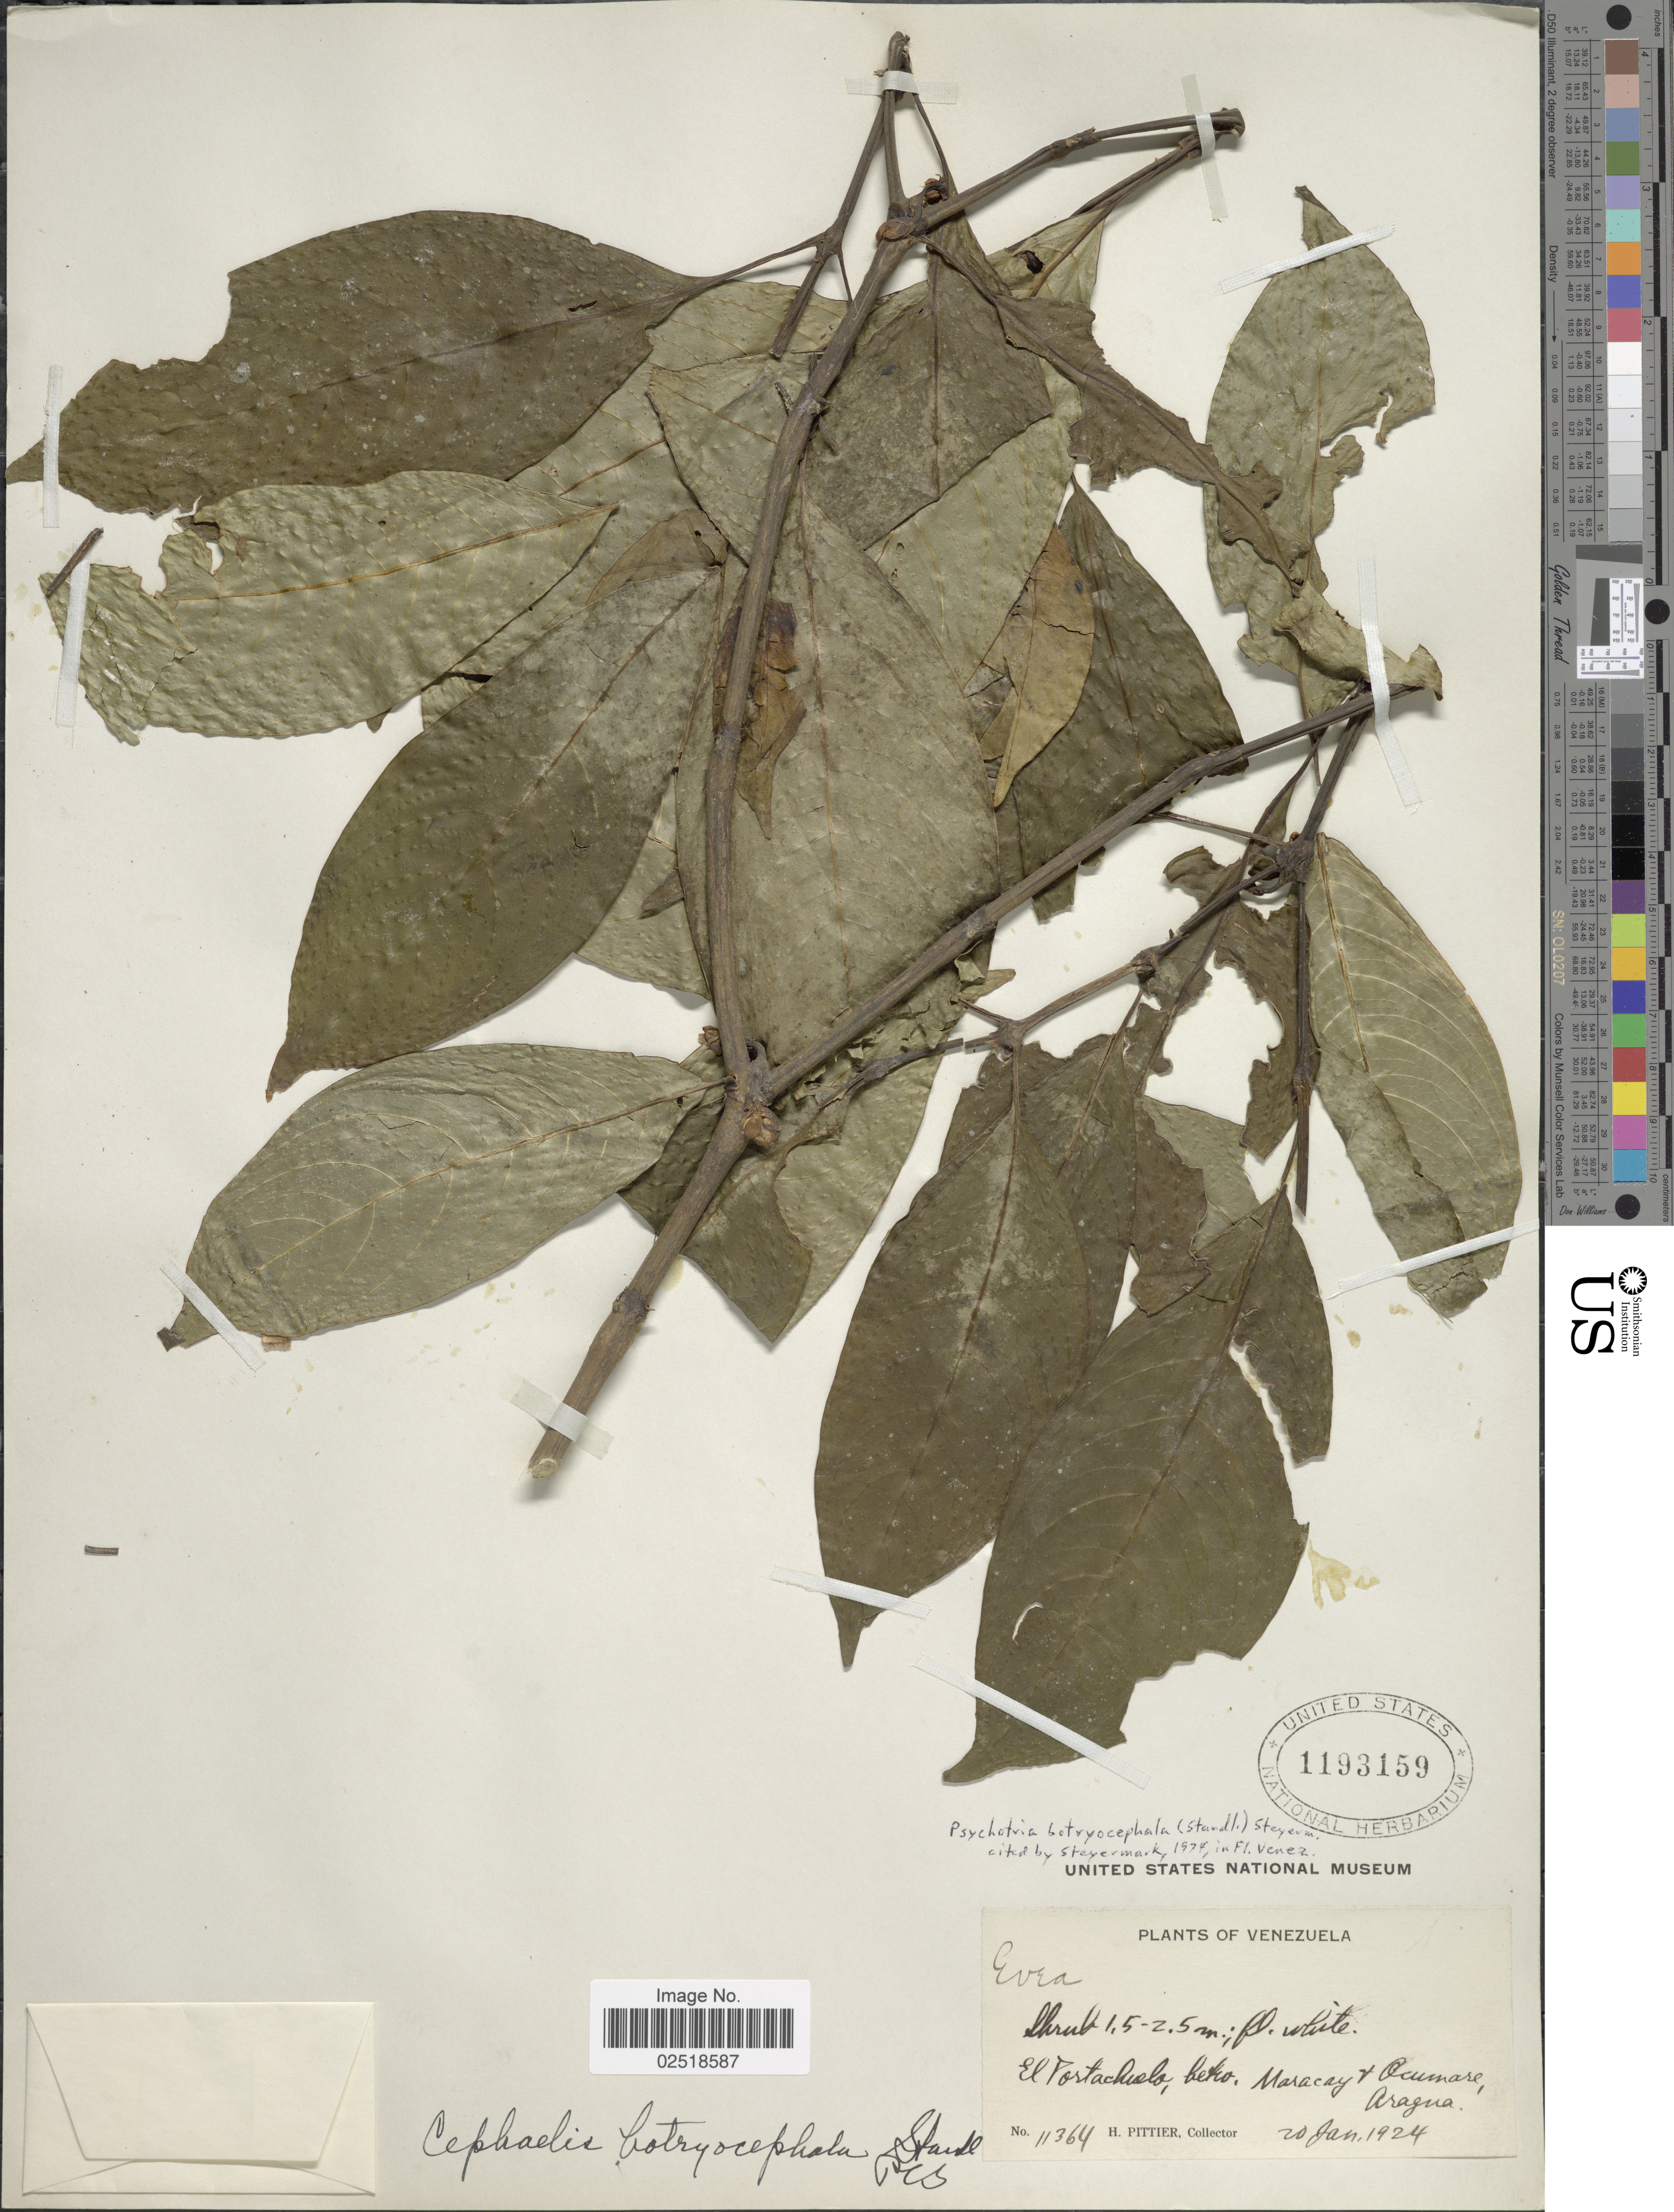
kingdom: Plantae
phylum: Tracheophyta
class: Magnoliopsida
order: Gentianales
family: Rubiaceae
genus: Psychotria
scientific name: Psychotria botryocephala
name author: (Standl.) Steyerm.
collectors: H. F. Pittier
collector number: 11364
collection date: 1924-01-20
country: Venezuela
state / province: Aragua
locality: El Portachuelo, betw. Maracay + Ocumare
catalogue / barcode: US 1193159